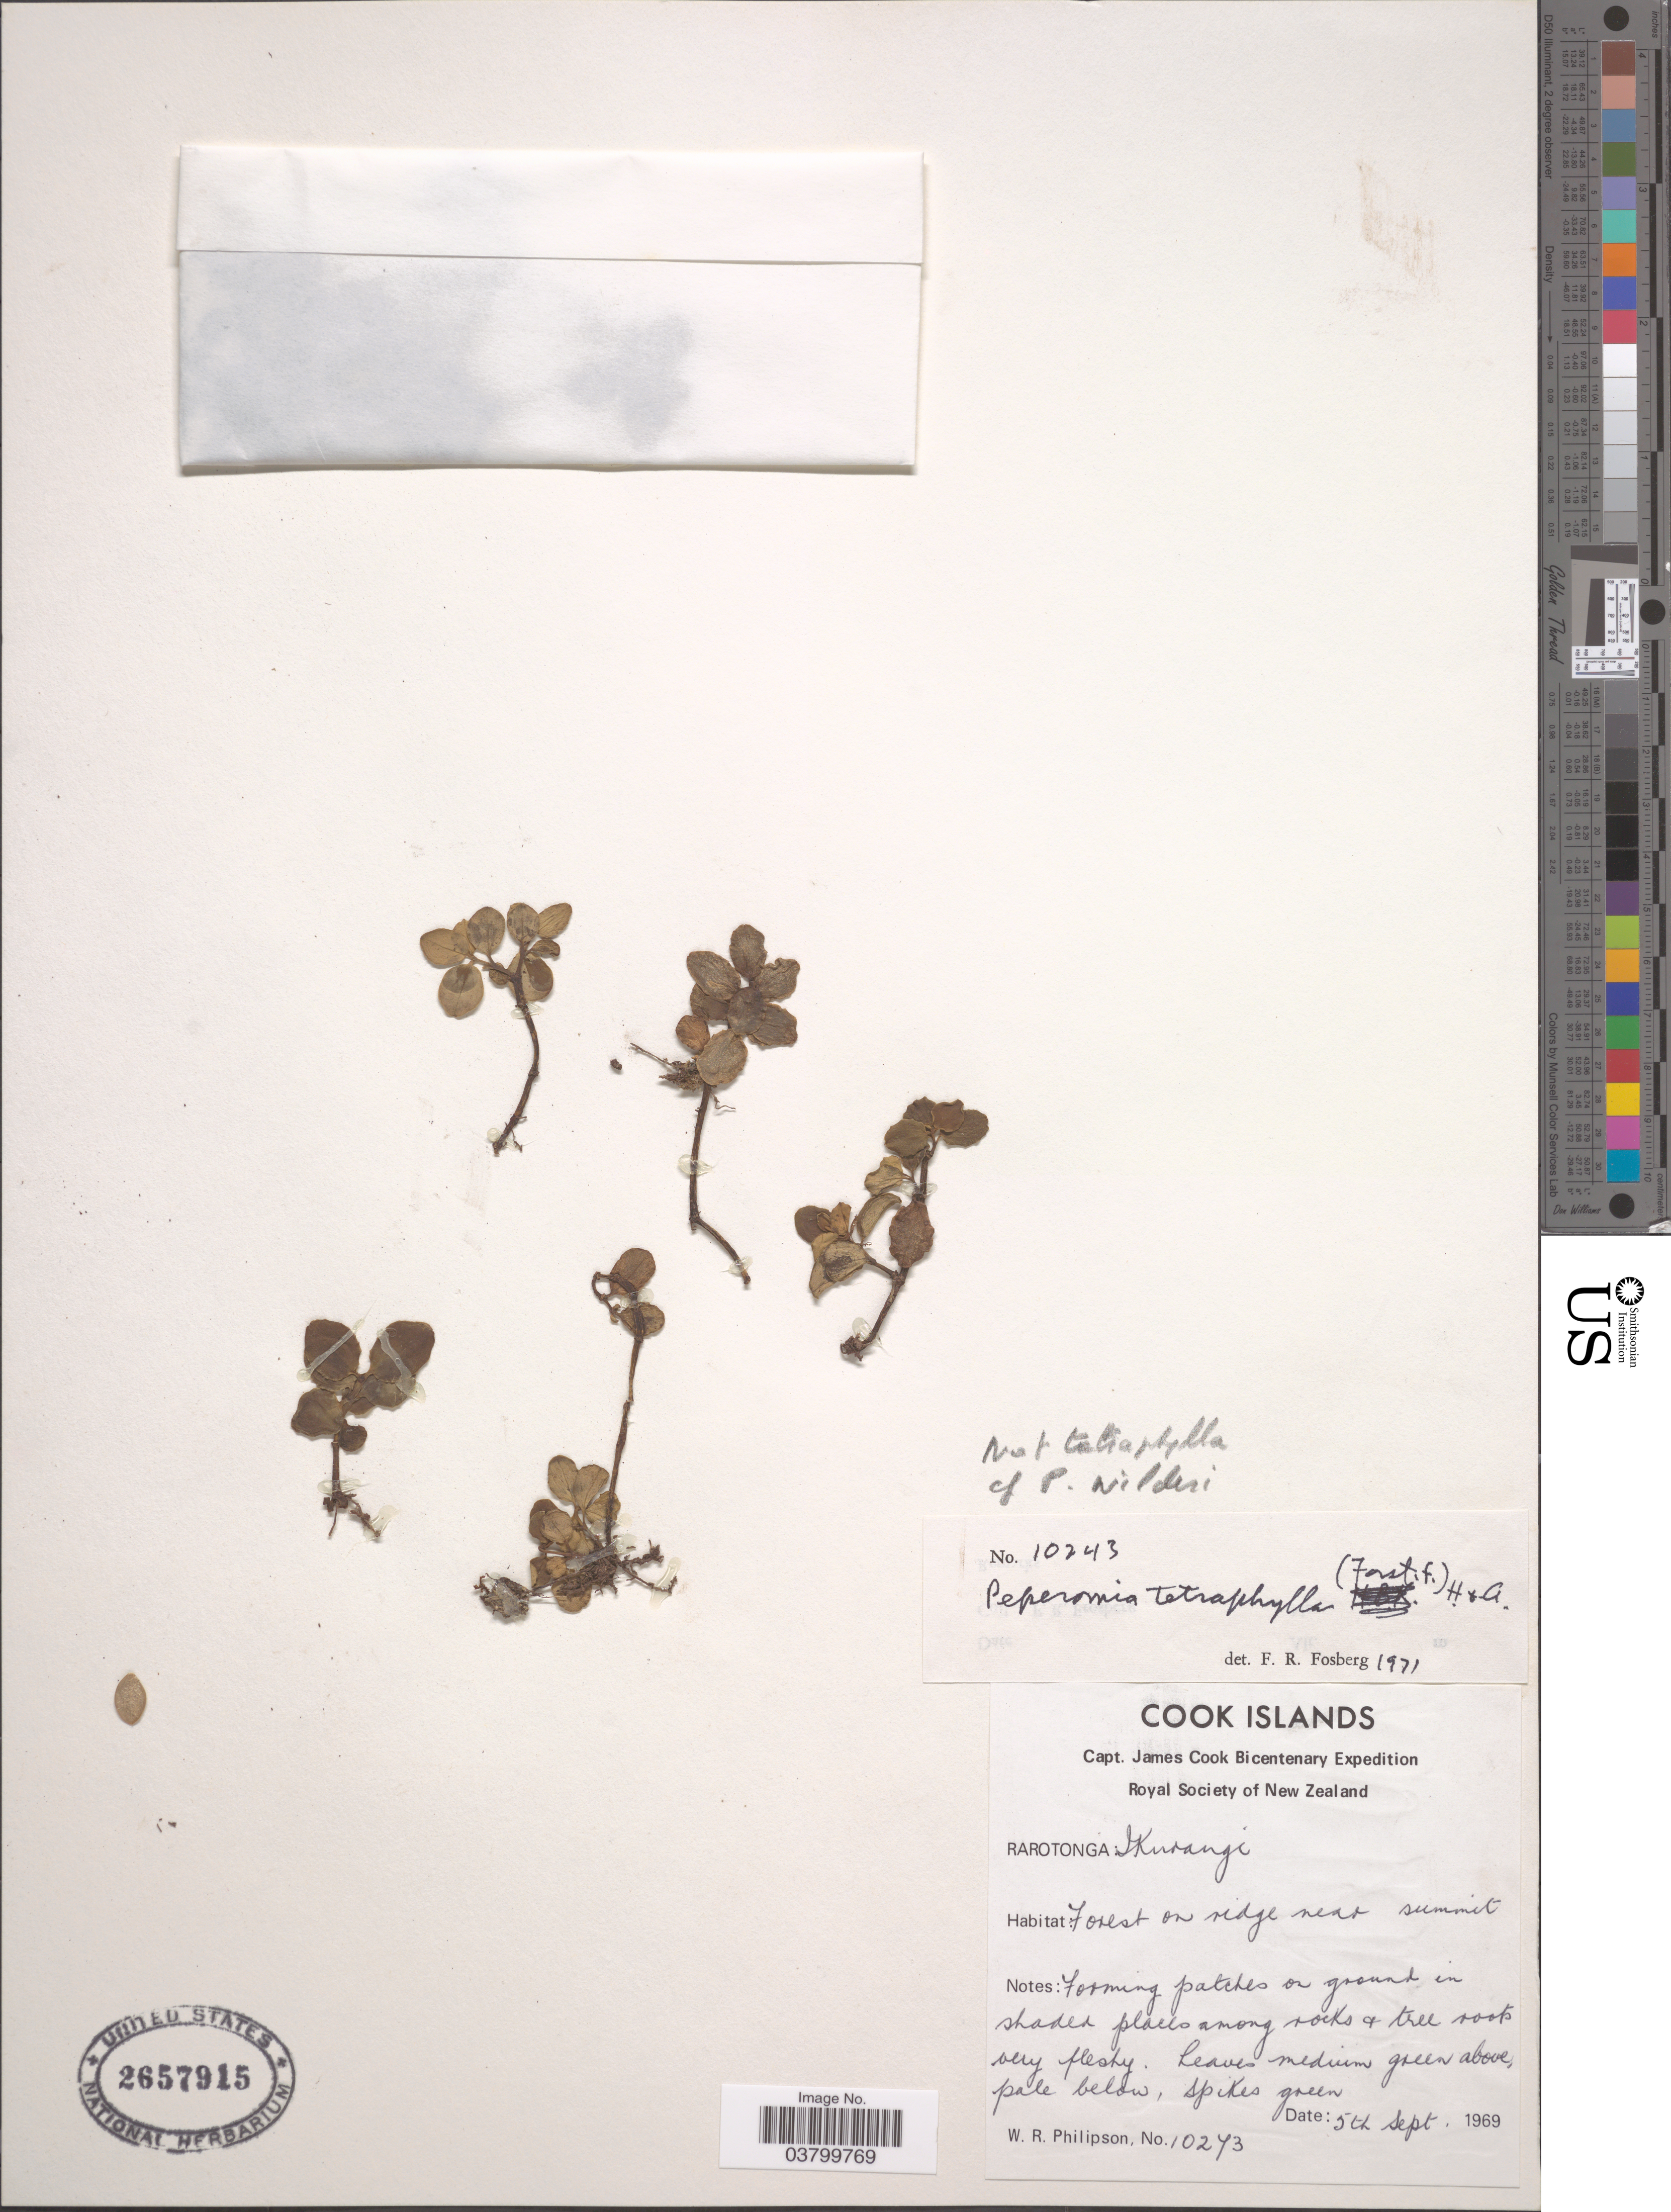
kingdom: Plantae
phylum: Tracheophyta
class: Magnoliopsida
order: Piperales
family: Piperaceae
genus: Peperomia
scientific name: Peperomia sp.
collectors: W. R. Philipson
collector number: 10273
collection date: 1969-09-05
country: Cook Islands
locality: Rarotonga: Ikurangi .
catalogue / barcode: US 2657915